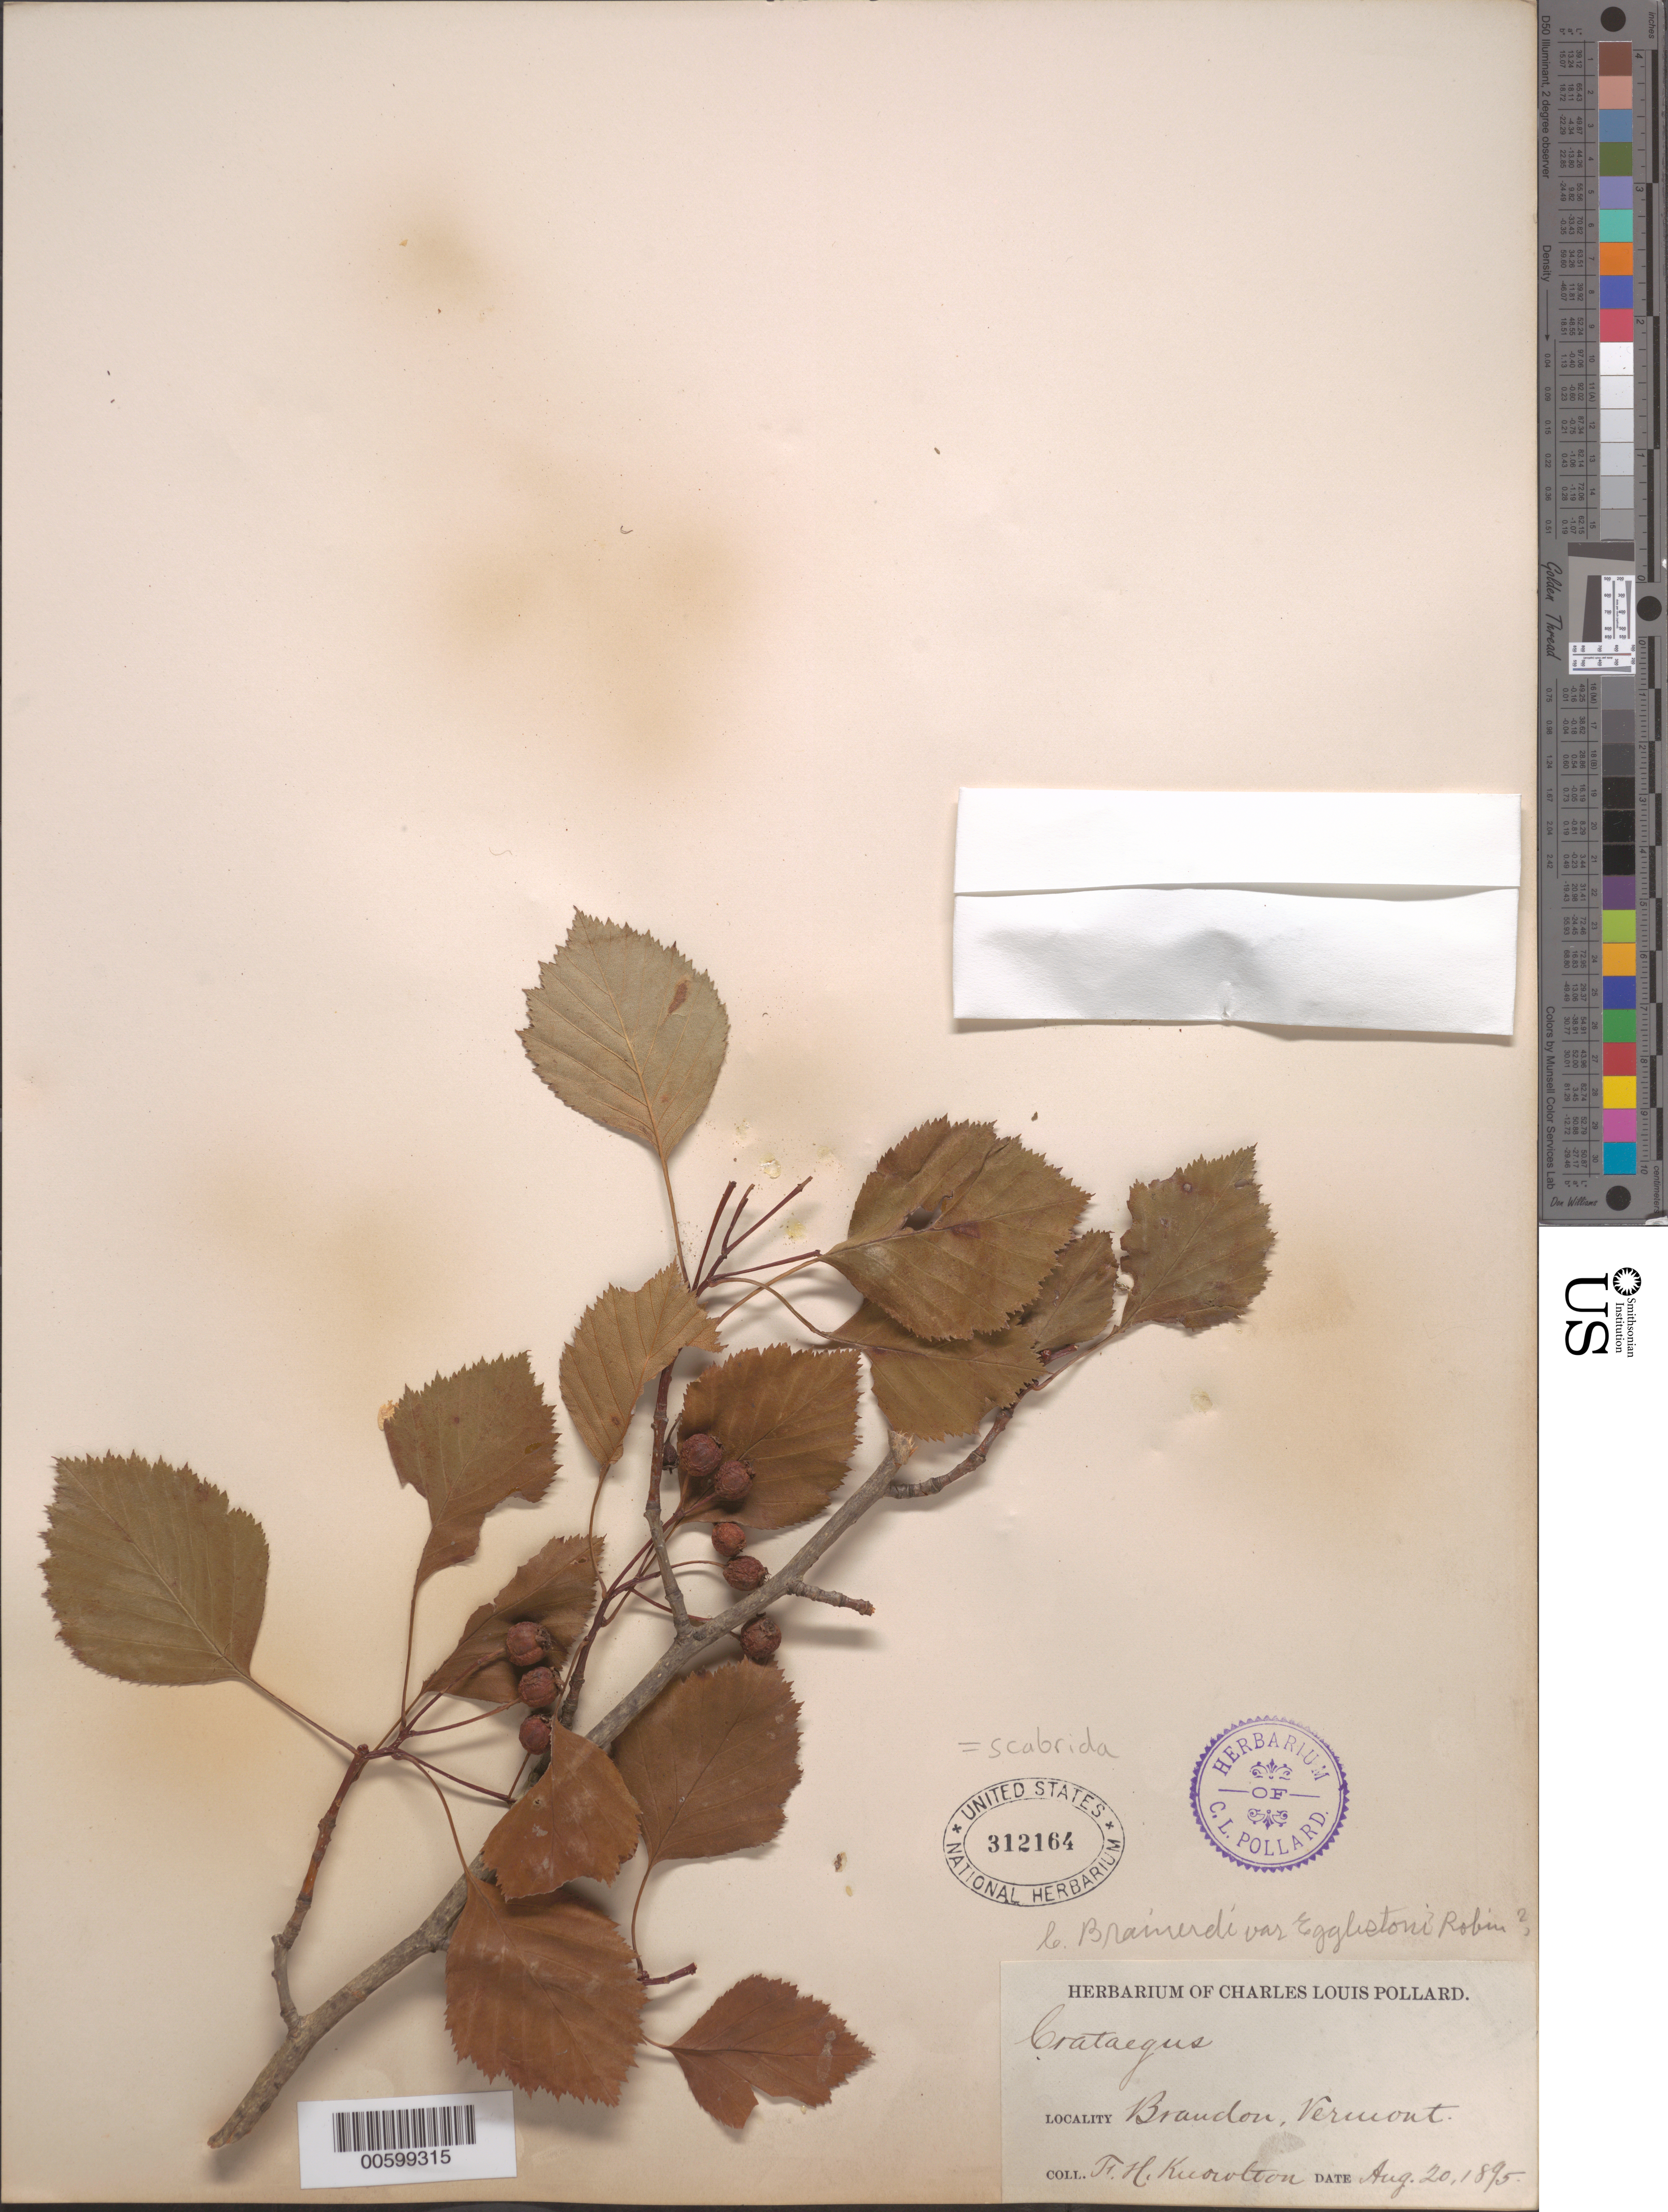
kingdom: Plantae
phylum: Tracheophyta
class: Magnoliopsida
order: Rosales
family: Rosaceae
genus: Crataegus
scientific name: Crataegus scabrida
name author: Sarg.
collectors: F. H. Knowlton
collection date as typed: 20 Aug 1895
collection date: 1895-08-20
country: United States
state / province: Vermont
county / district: Rutland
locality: Brandon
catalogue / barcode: US 312164